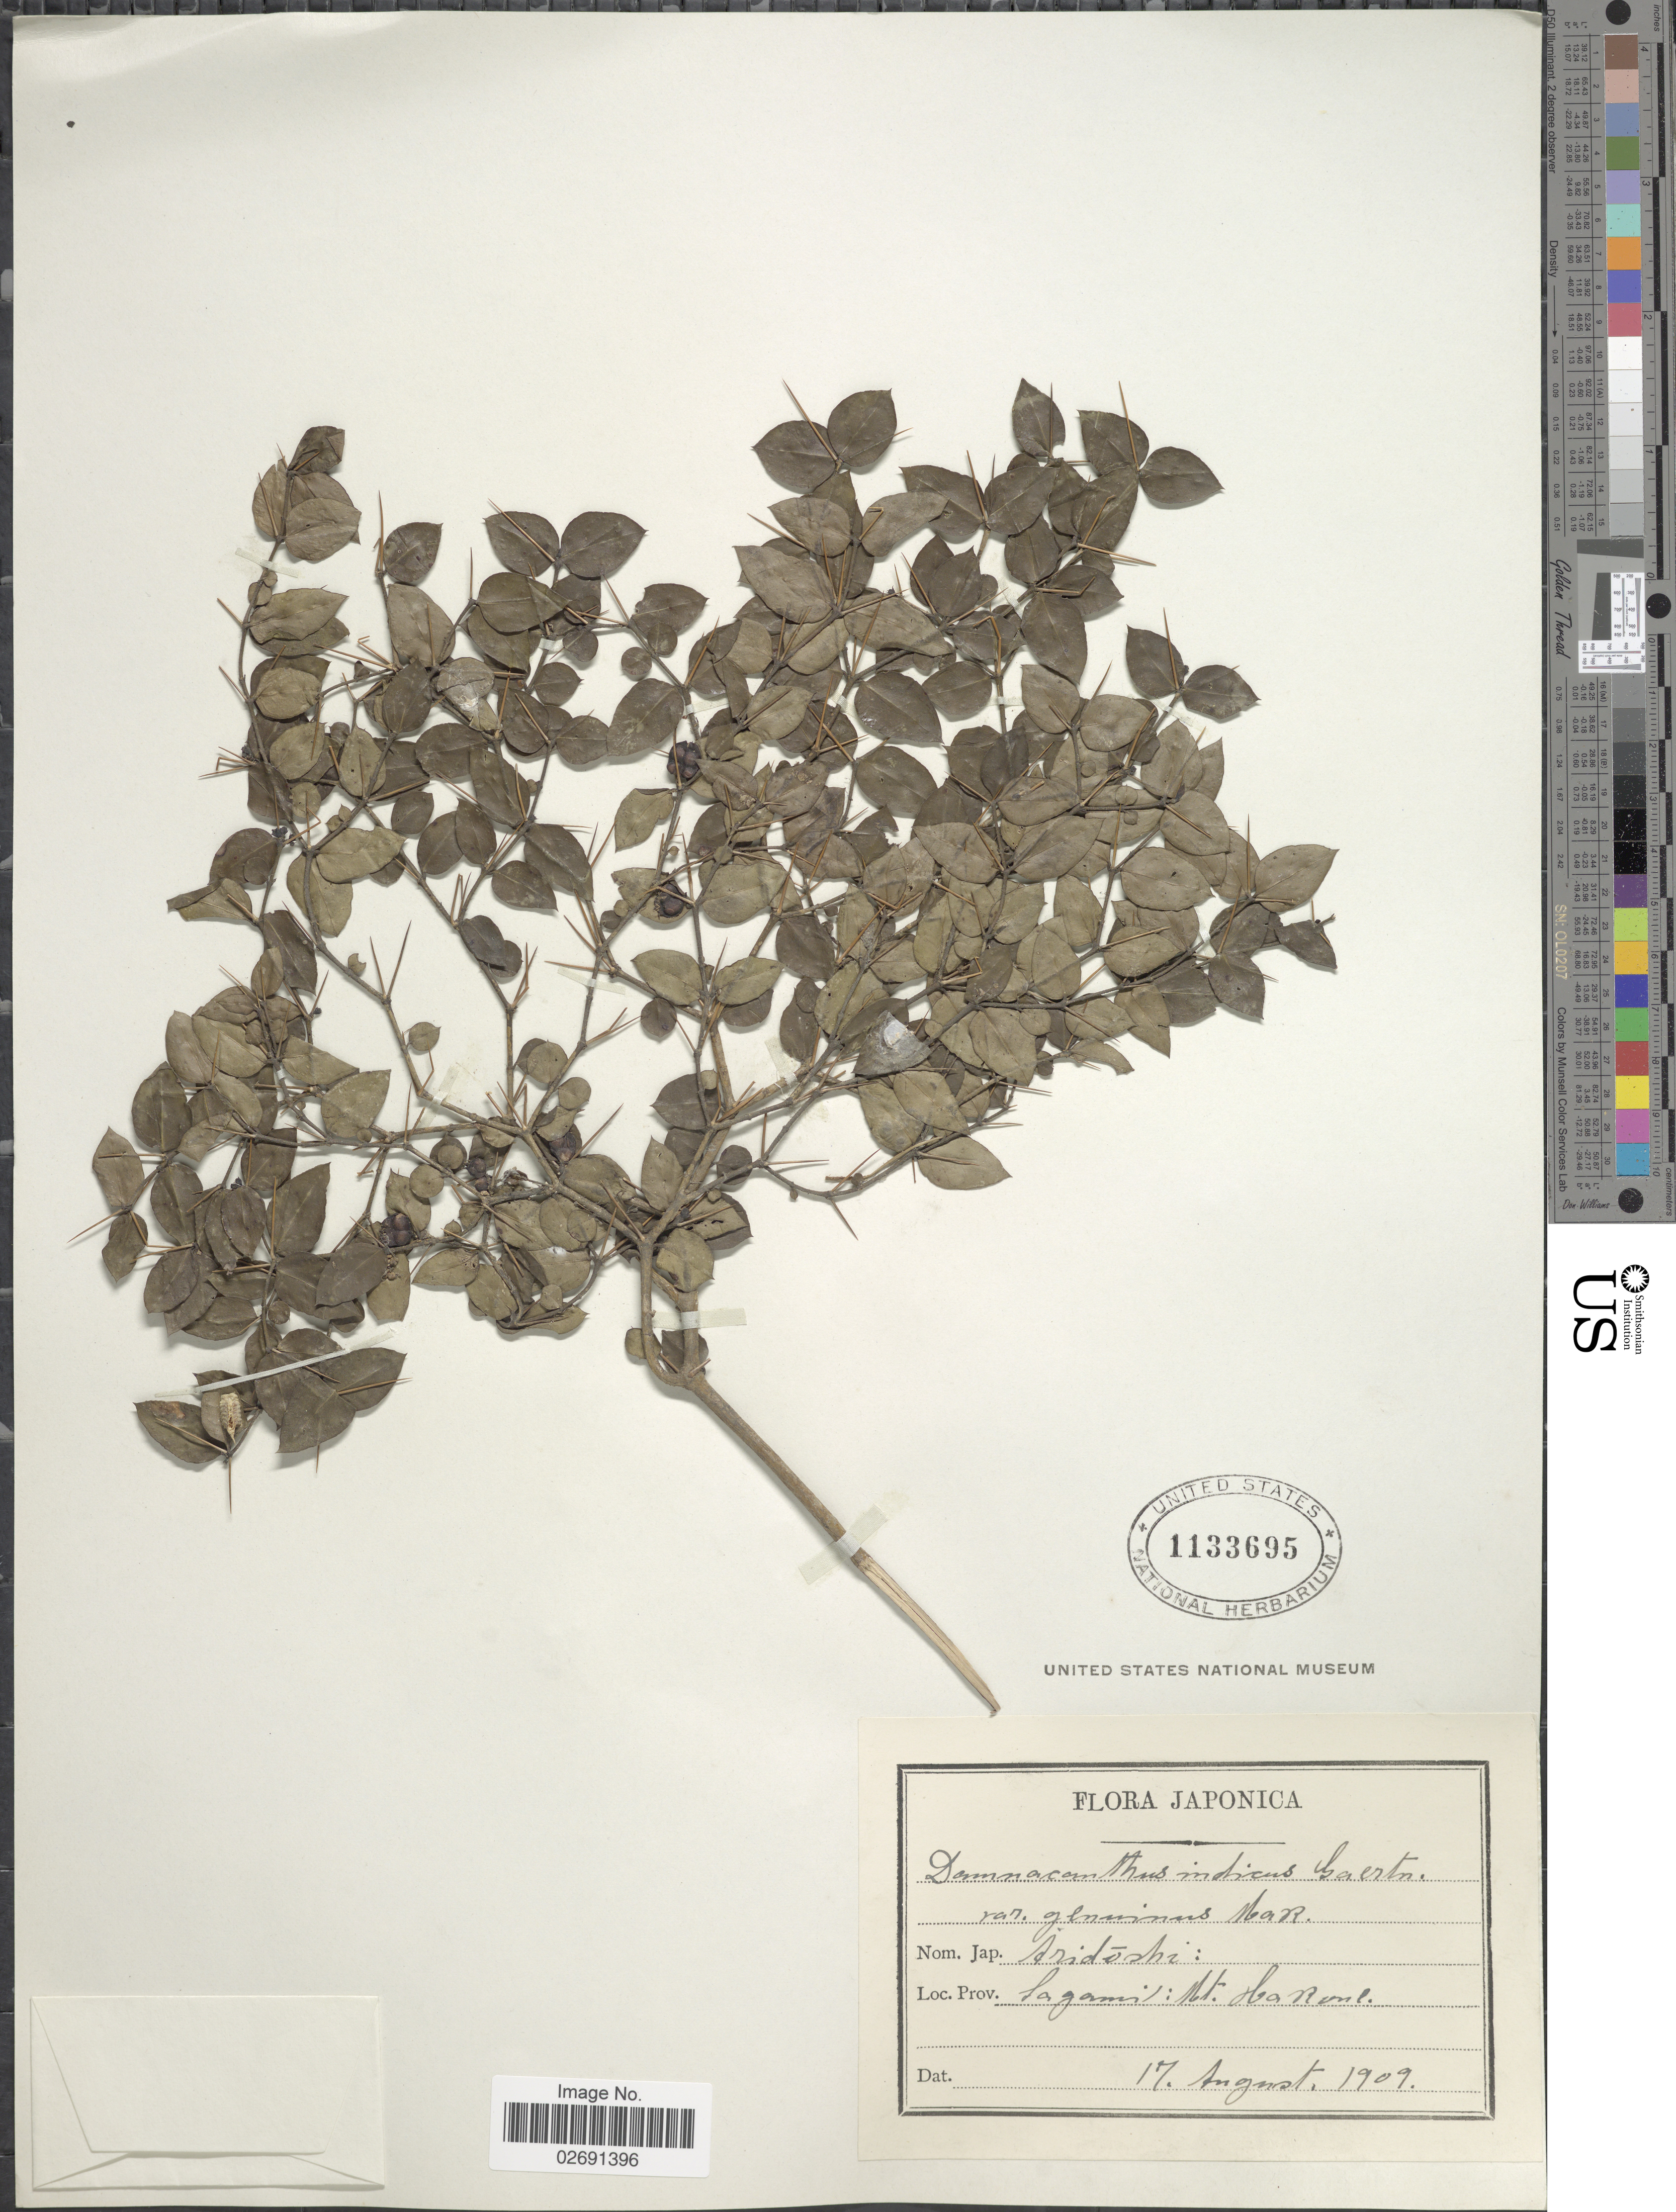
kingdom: Plantae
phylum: Tracheophyta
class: Magnoliopsida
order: Gentianales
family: Rubiaceae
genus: Damnacanthus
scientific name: Damnacanthus indicus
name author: L. f.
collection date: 1909-08-17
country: Japan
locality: Sagami: Mt. Hakone.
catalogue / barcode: US 1133695